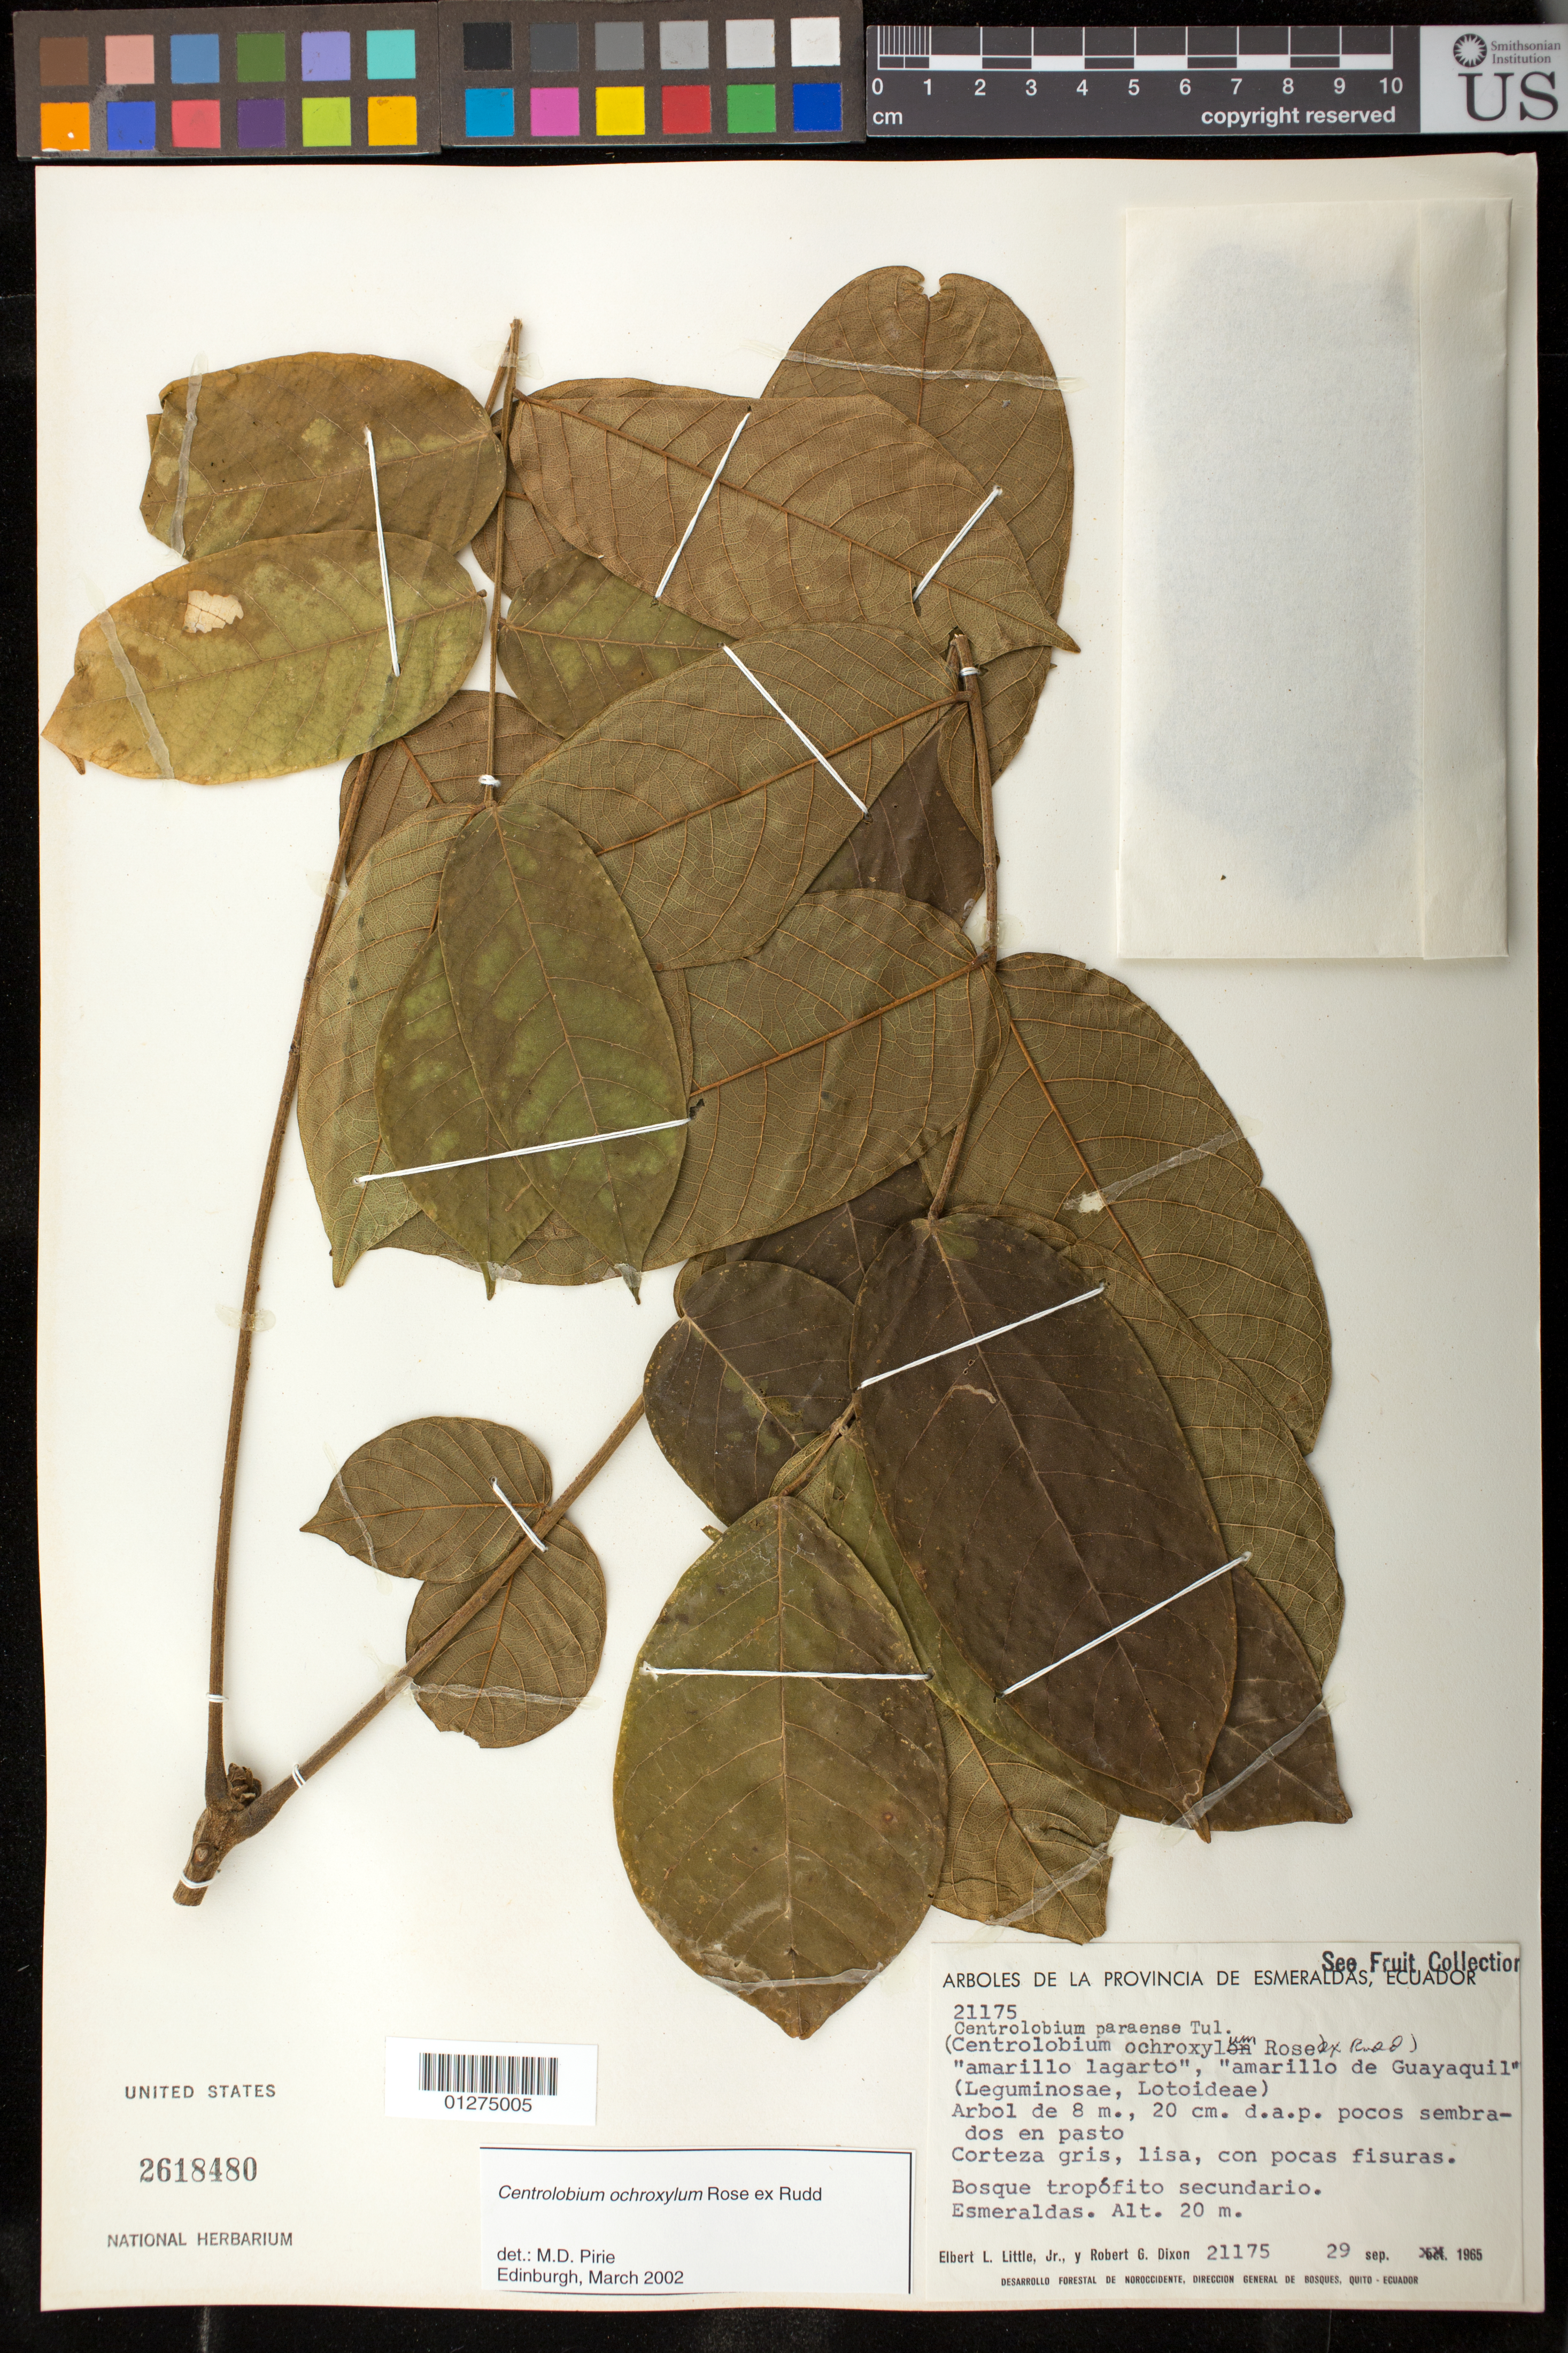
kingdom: Plantae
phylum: Tracheophyta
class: Magnoliopsida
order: Fabales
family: Fabaceae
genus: Centrolobium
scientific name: Centrolobium ochroxylum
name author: Rose ex Rudd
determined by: Pirie, M. D., (U)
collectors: E. L. Little & R. G. Dixon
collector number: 21175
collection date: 1965-09-29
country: Ecuador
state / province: Esmeraldas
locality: Esmeraldas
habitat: bosque tropofito secundario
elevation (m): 20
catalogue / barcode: US 2618480